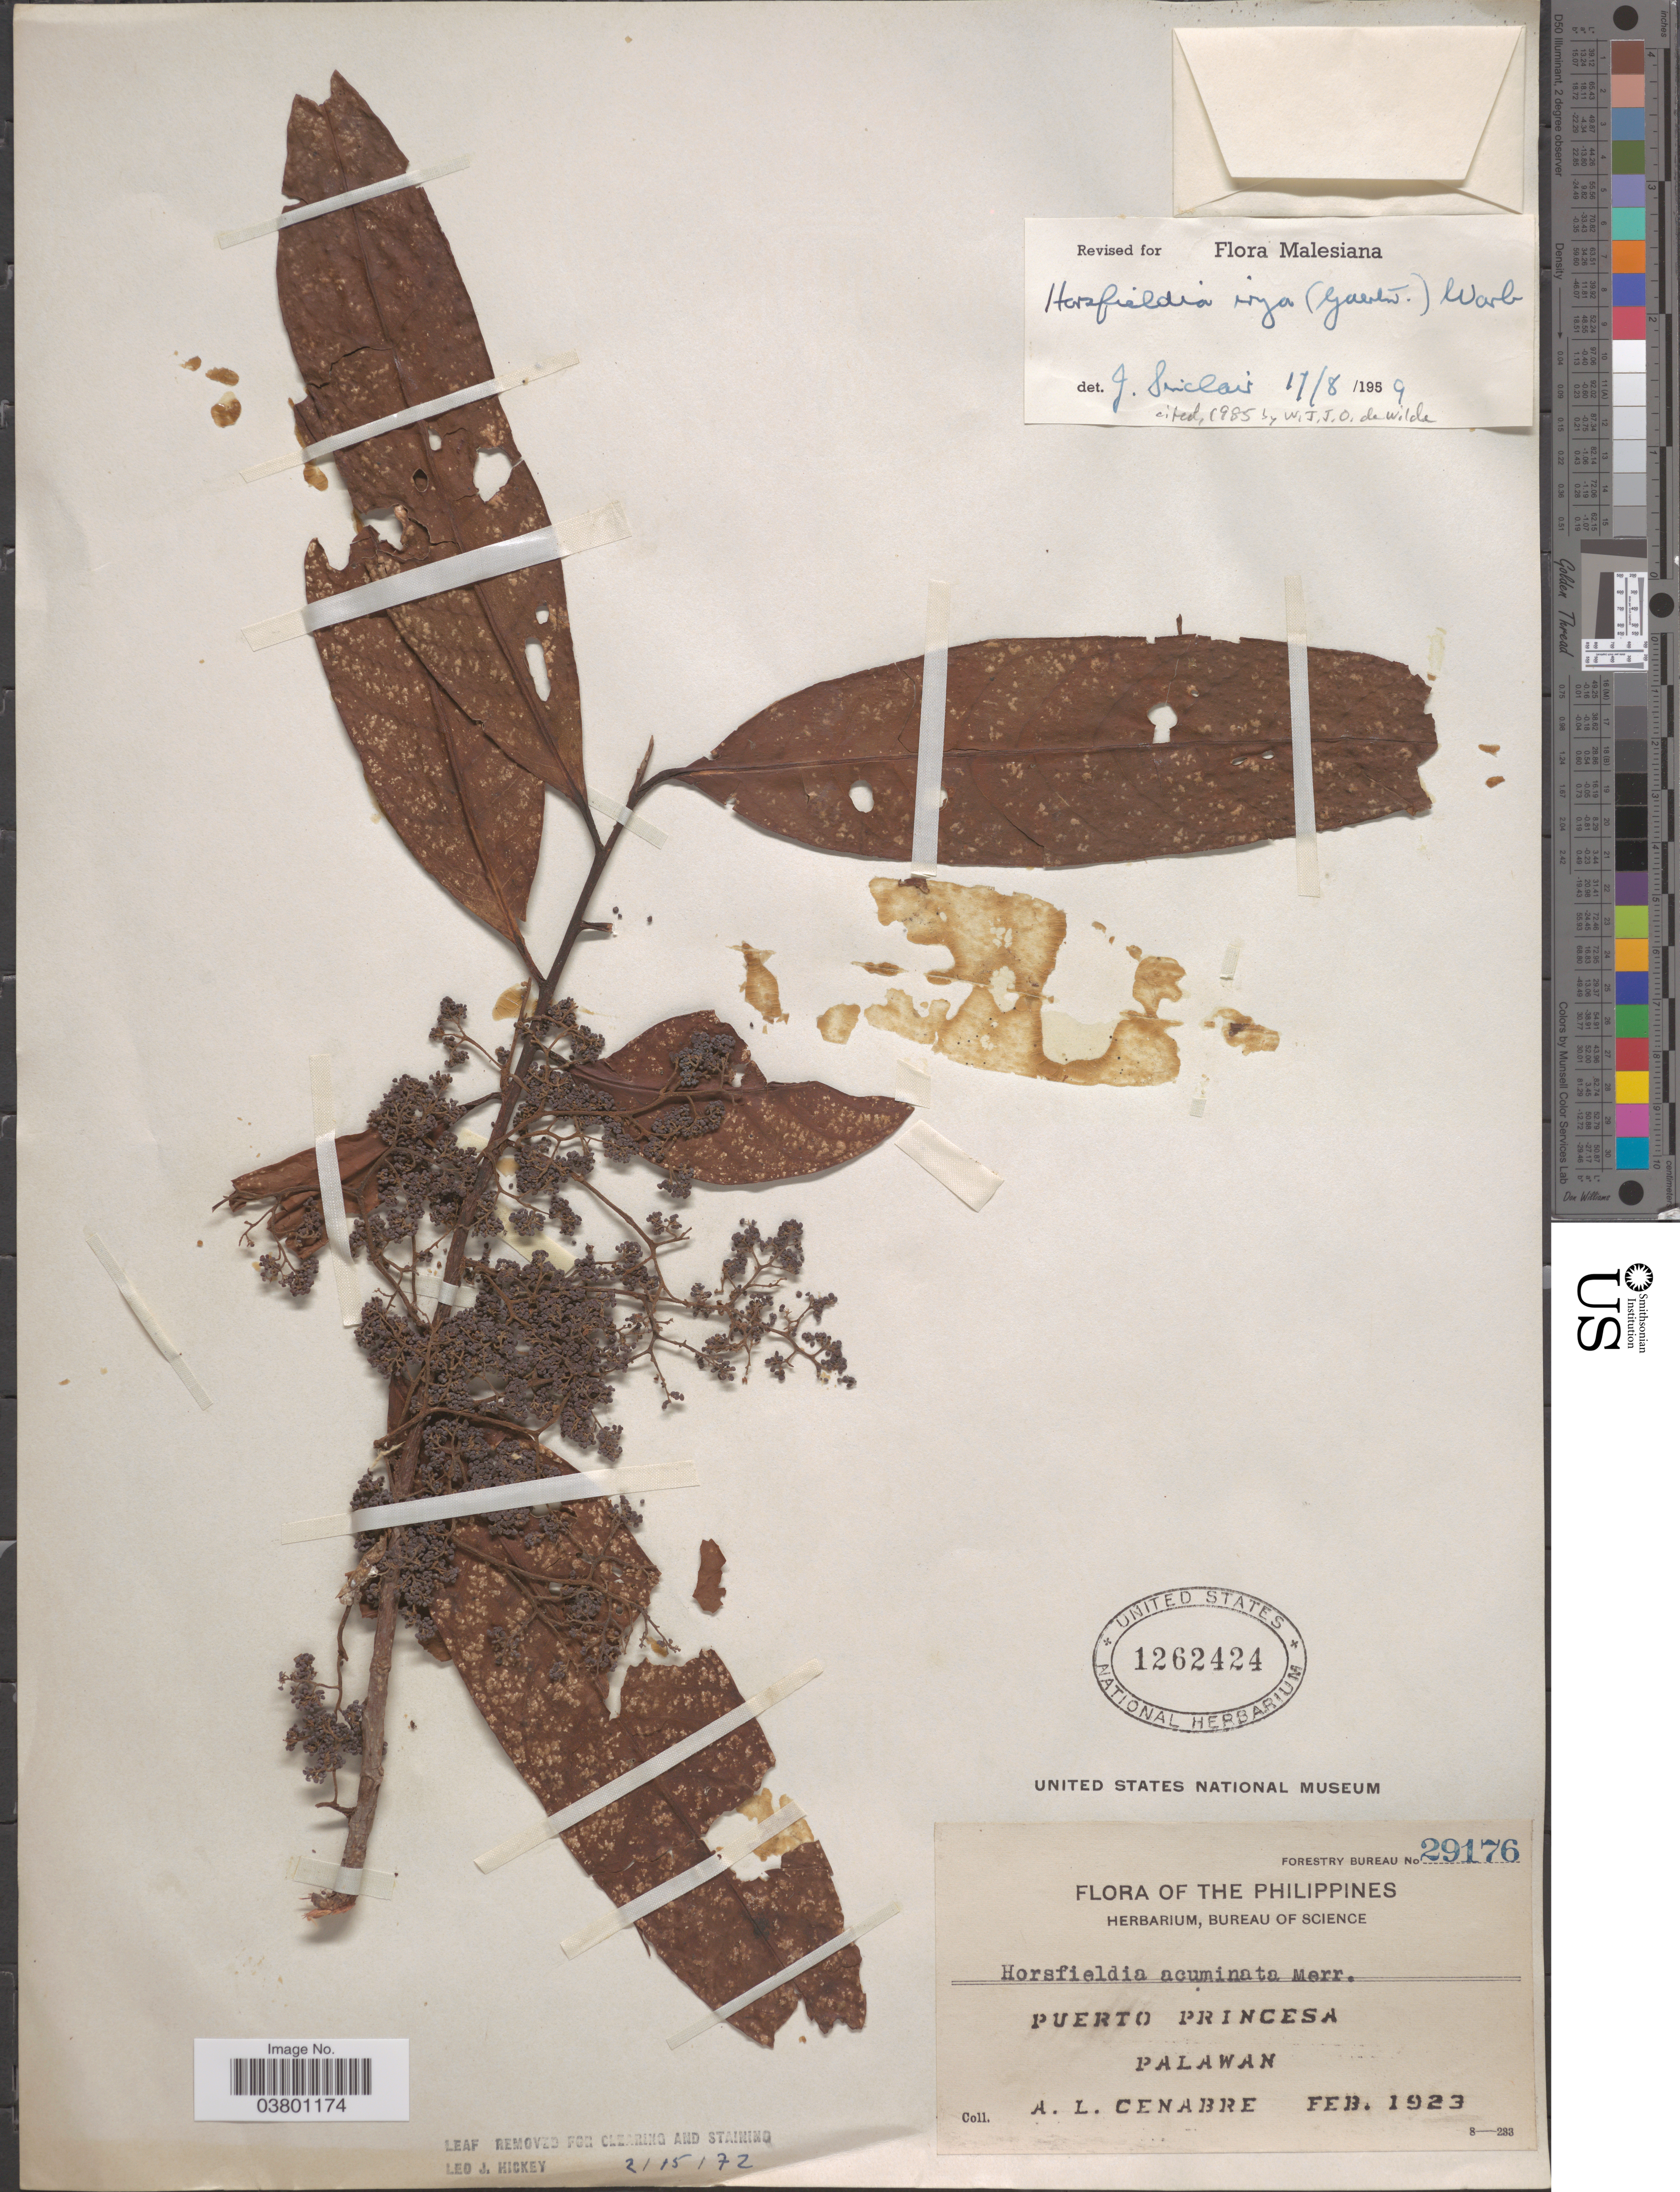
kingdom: Plantae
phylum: Tracheophyta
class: Magnoliopsida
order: Magnoliales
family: Myristicaceae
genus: Horsfieldia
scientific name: Horsfieldia irya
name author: (Gaertn.) Warb.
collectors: A. Cenabre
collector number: Forestry Bureau 29176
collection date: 1923-02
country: Philippines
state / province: Mimaropa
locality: Puerto Princesa. Palawan.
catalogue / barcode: US 1262424